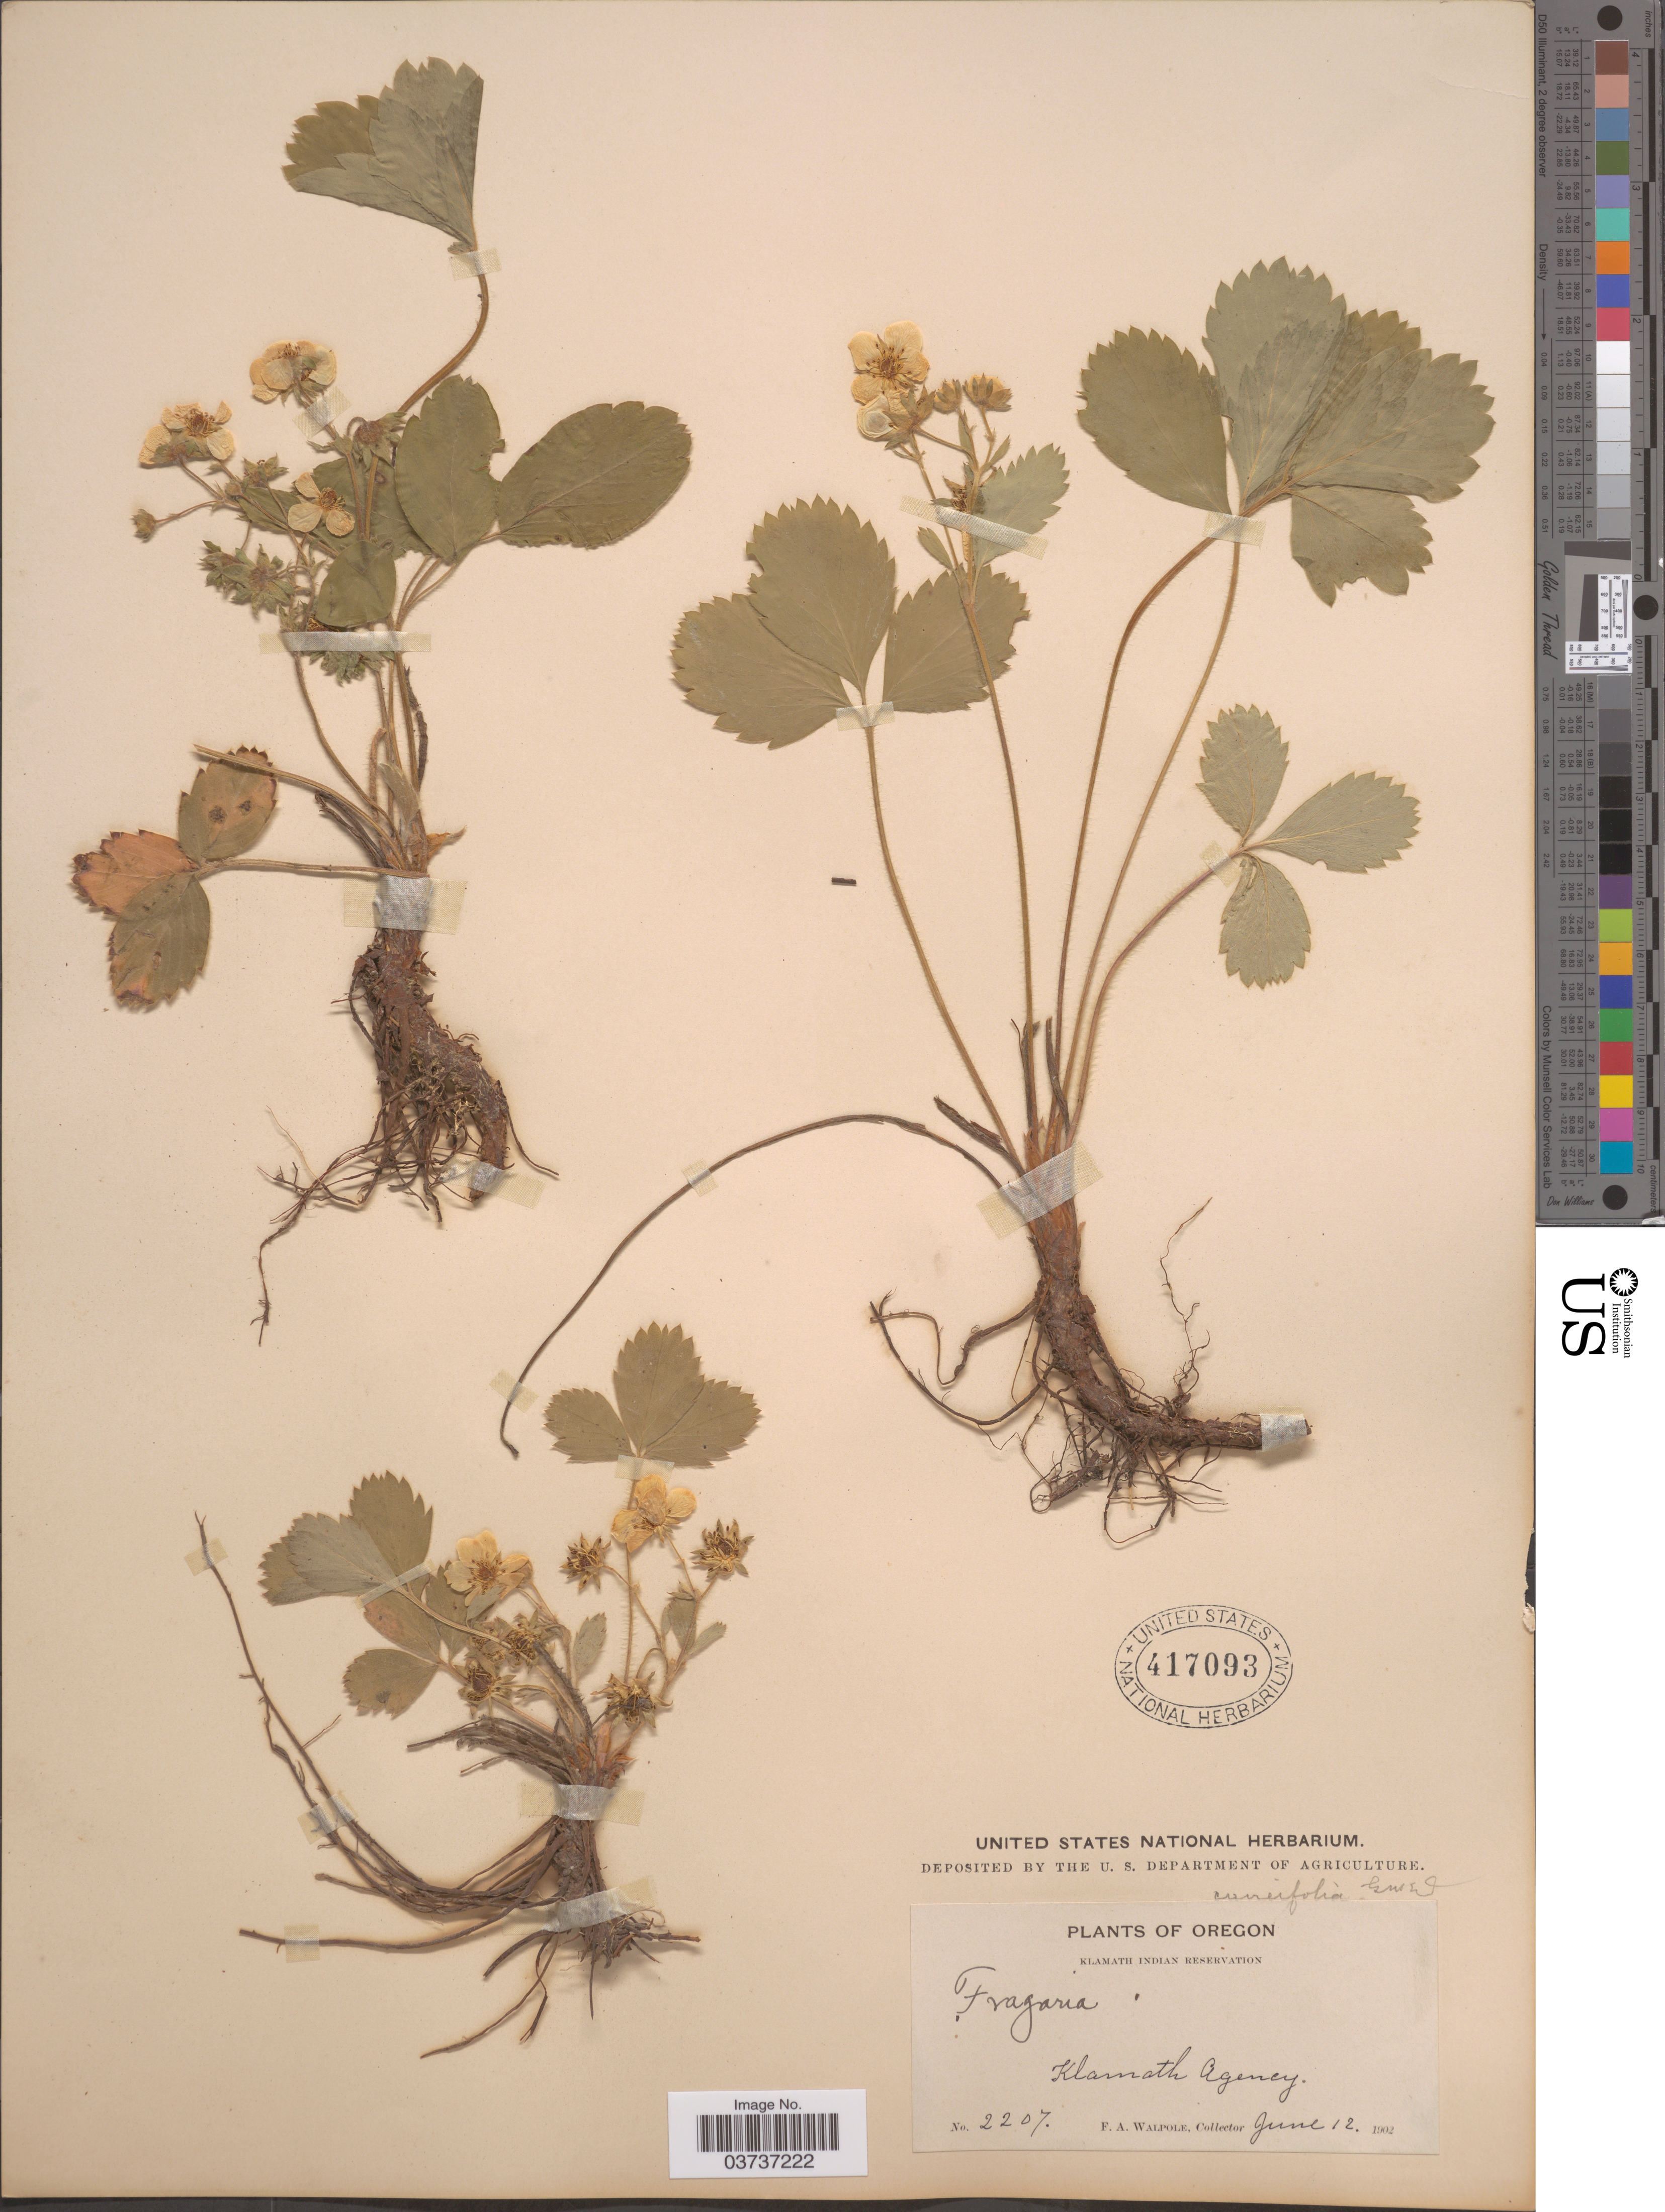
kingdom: Plantae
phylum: Tracheophyta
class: Magnoliopsida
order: Rosales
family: Rosaceae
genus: Fragaria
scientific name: Fragaria cuneifolia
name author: Nutt. ex Howell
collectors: F. Walpole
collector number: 2207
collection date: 1902-06-12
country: United States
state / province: Oregon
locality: Klamath Indian Reservation. Klamath Agency.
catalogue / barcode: US 417093